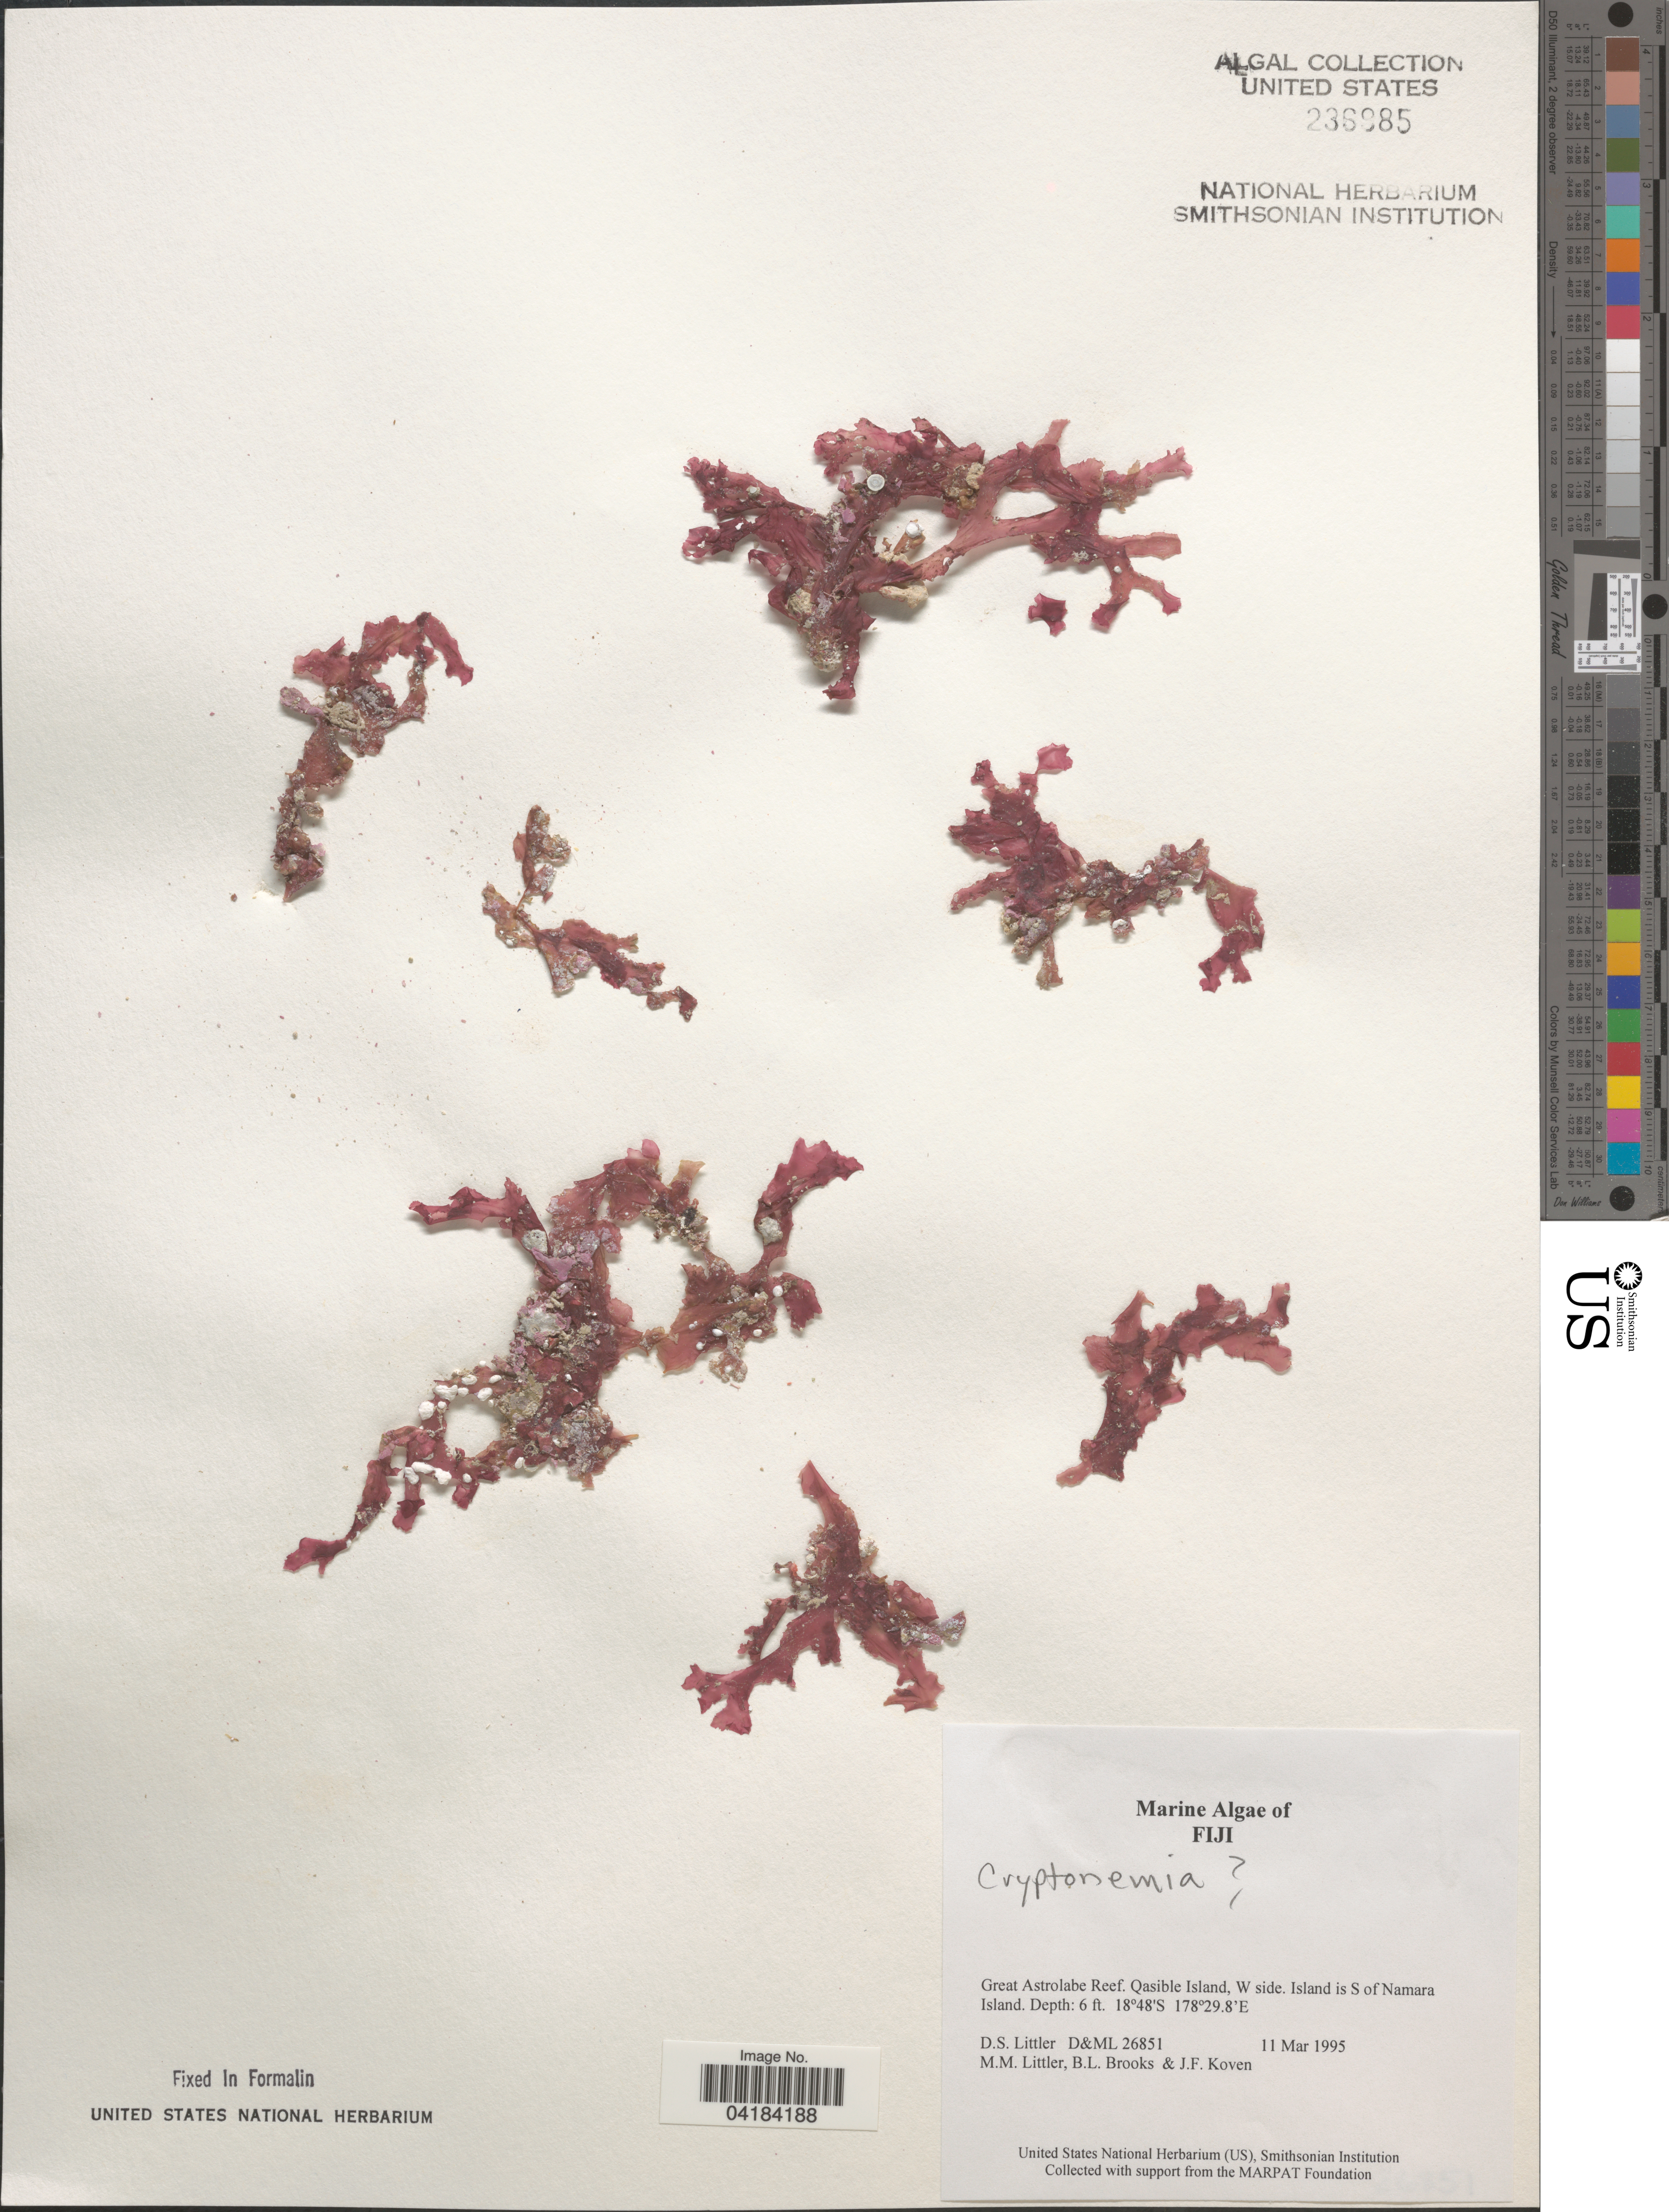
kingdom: Plantae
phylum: Rhodophyta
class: Florideophyceae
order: Halymeniales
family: Halymeniaceae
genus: Cryptonemia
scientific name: Cryptonemia sp.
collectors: D. S. Littler, B. Brooks & J. Koven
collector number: D&ML26851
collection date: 1995-03-11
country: Fiji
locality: Great Astrolabe Reef. Qasible Island, W side. Island is S of Namara Island.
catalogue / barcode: US 236985